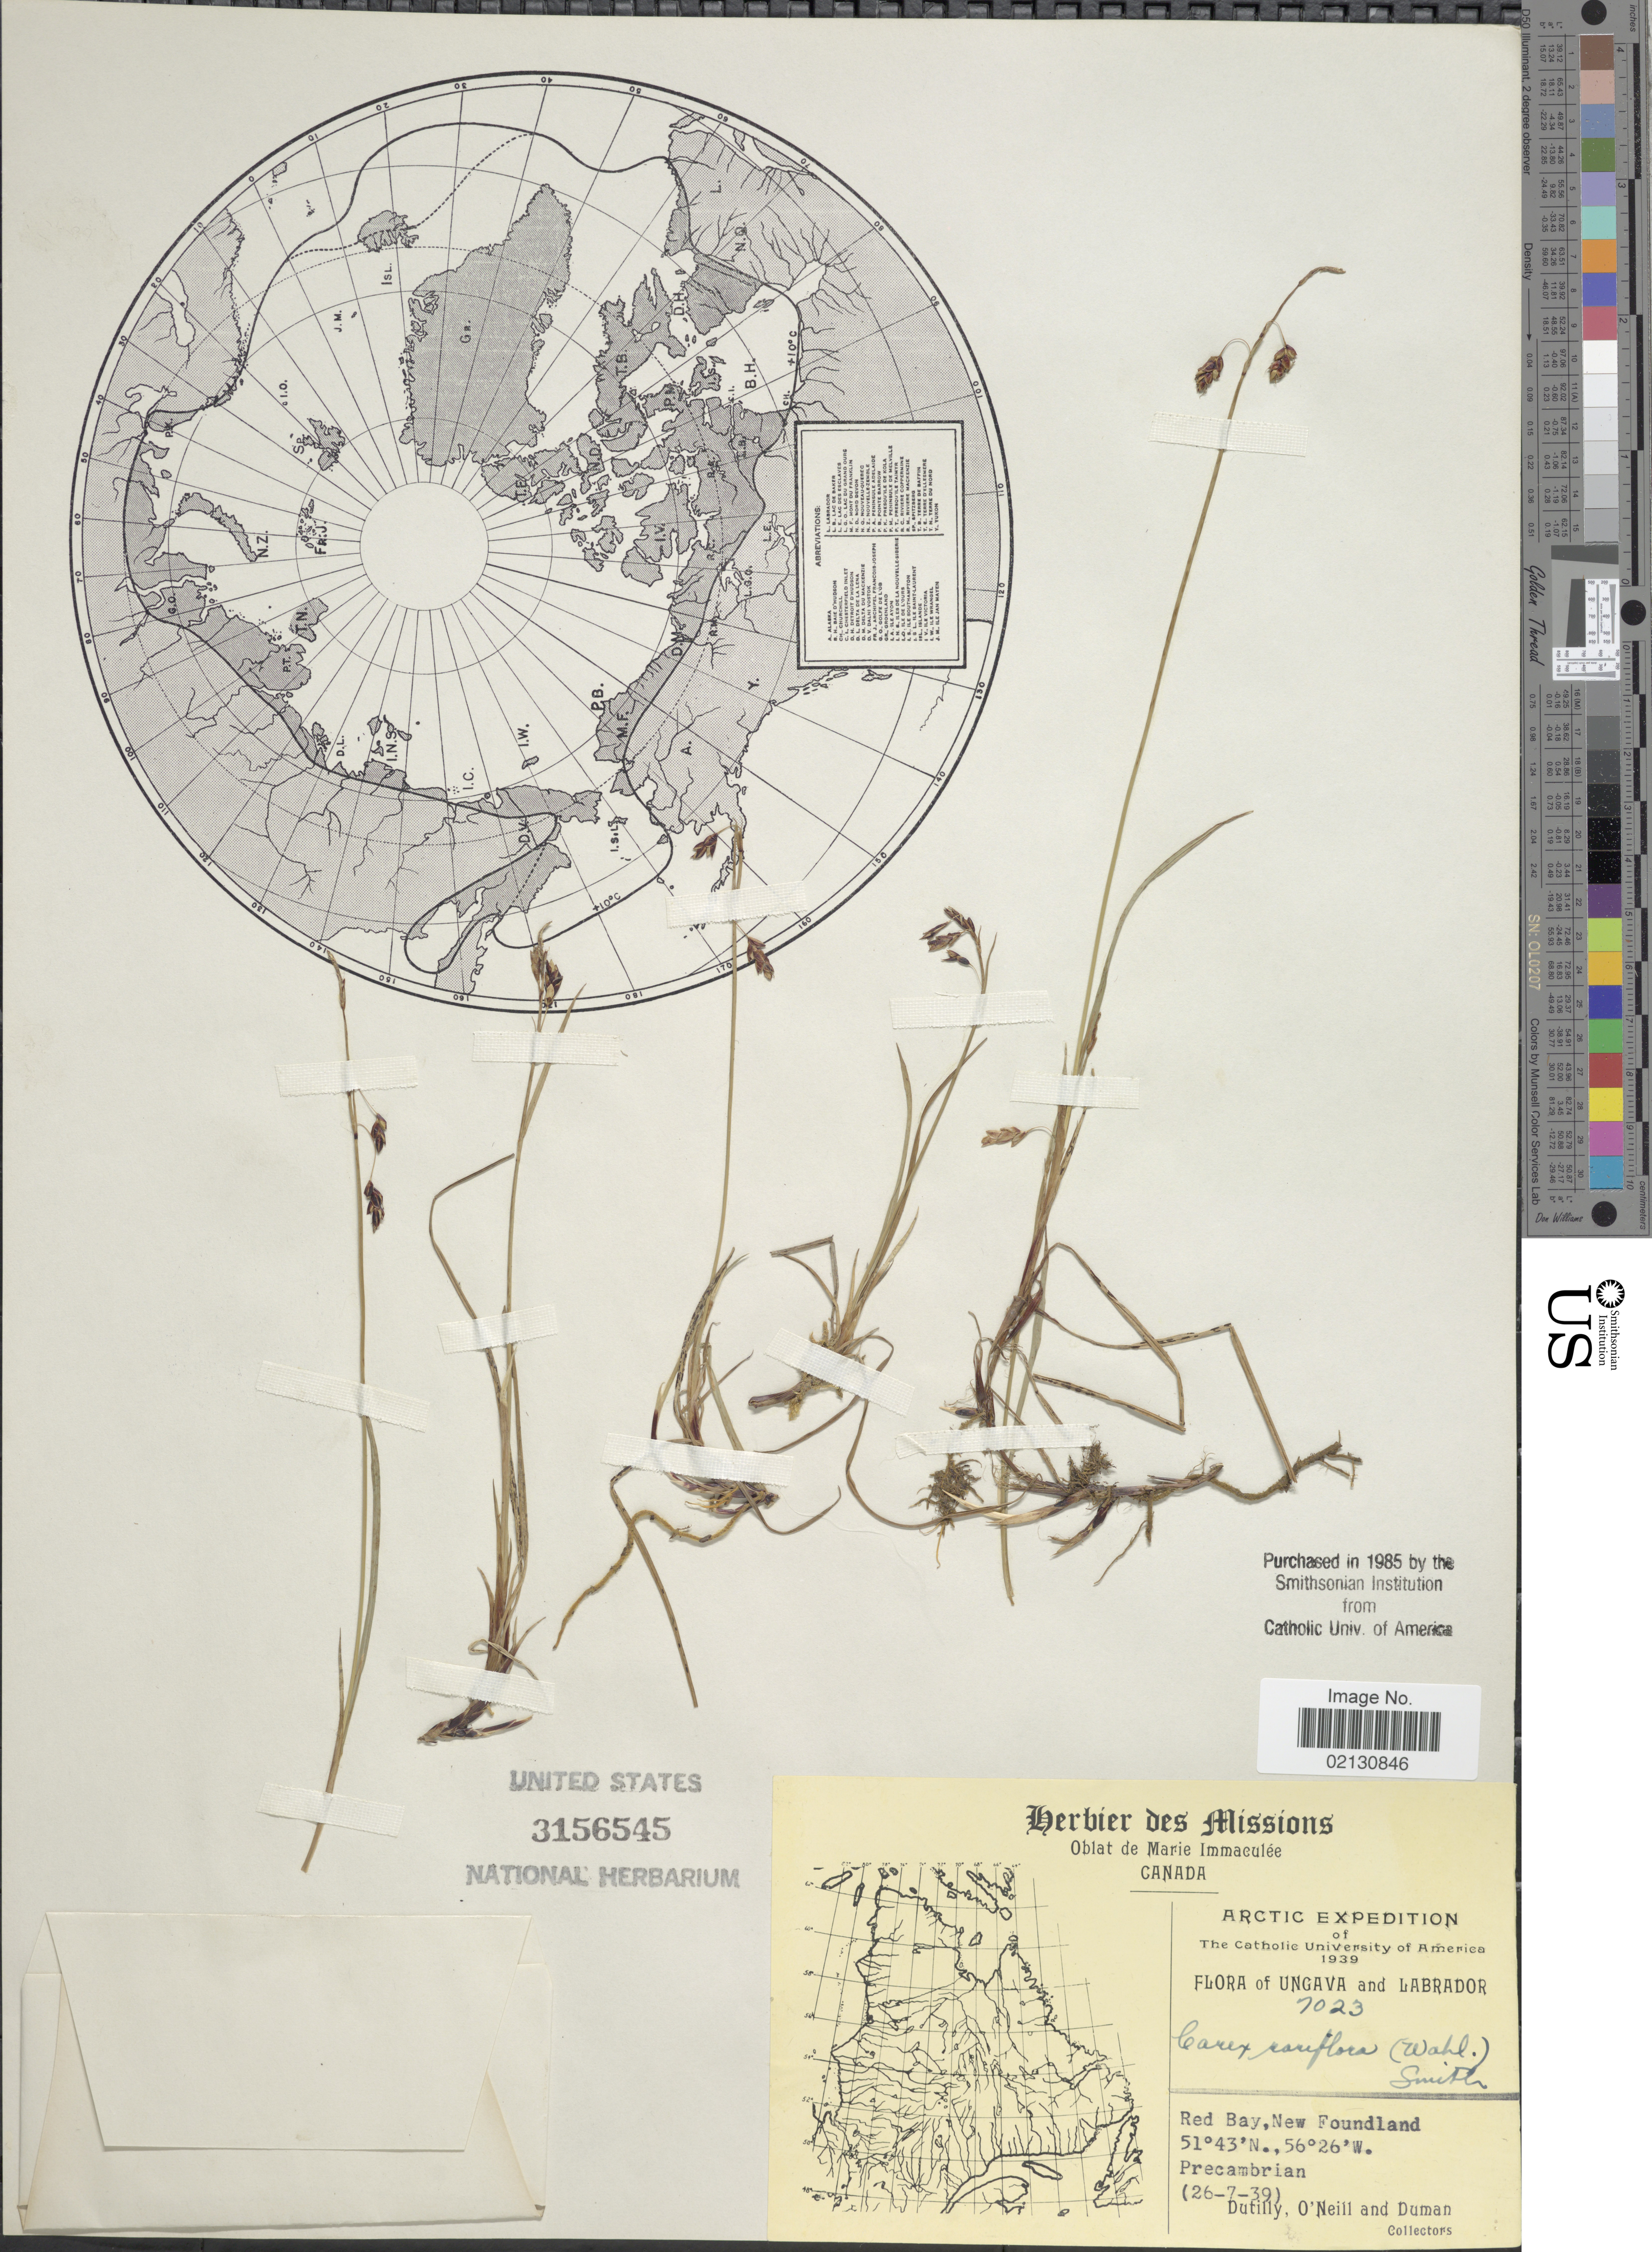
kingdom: Plantae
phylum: Tracheophyta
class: Liliopsida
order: Poales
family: Cyperaceae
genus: Carex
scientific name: Carex rariflora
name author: (Wahlenb.) Sm.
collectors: -. Dutilly, O' Neill & -. Duman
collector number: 7023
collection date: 1939-07-26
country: Canada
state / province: Newfoundland and Labrador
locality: Arctic. Ungava and Labrador. Red Bay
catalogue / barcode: US 3156545